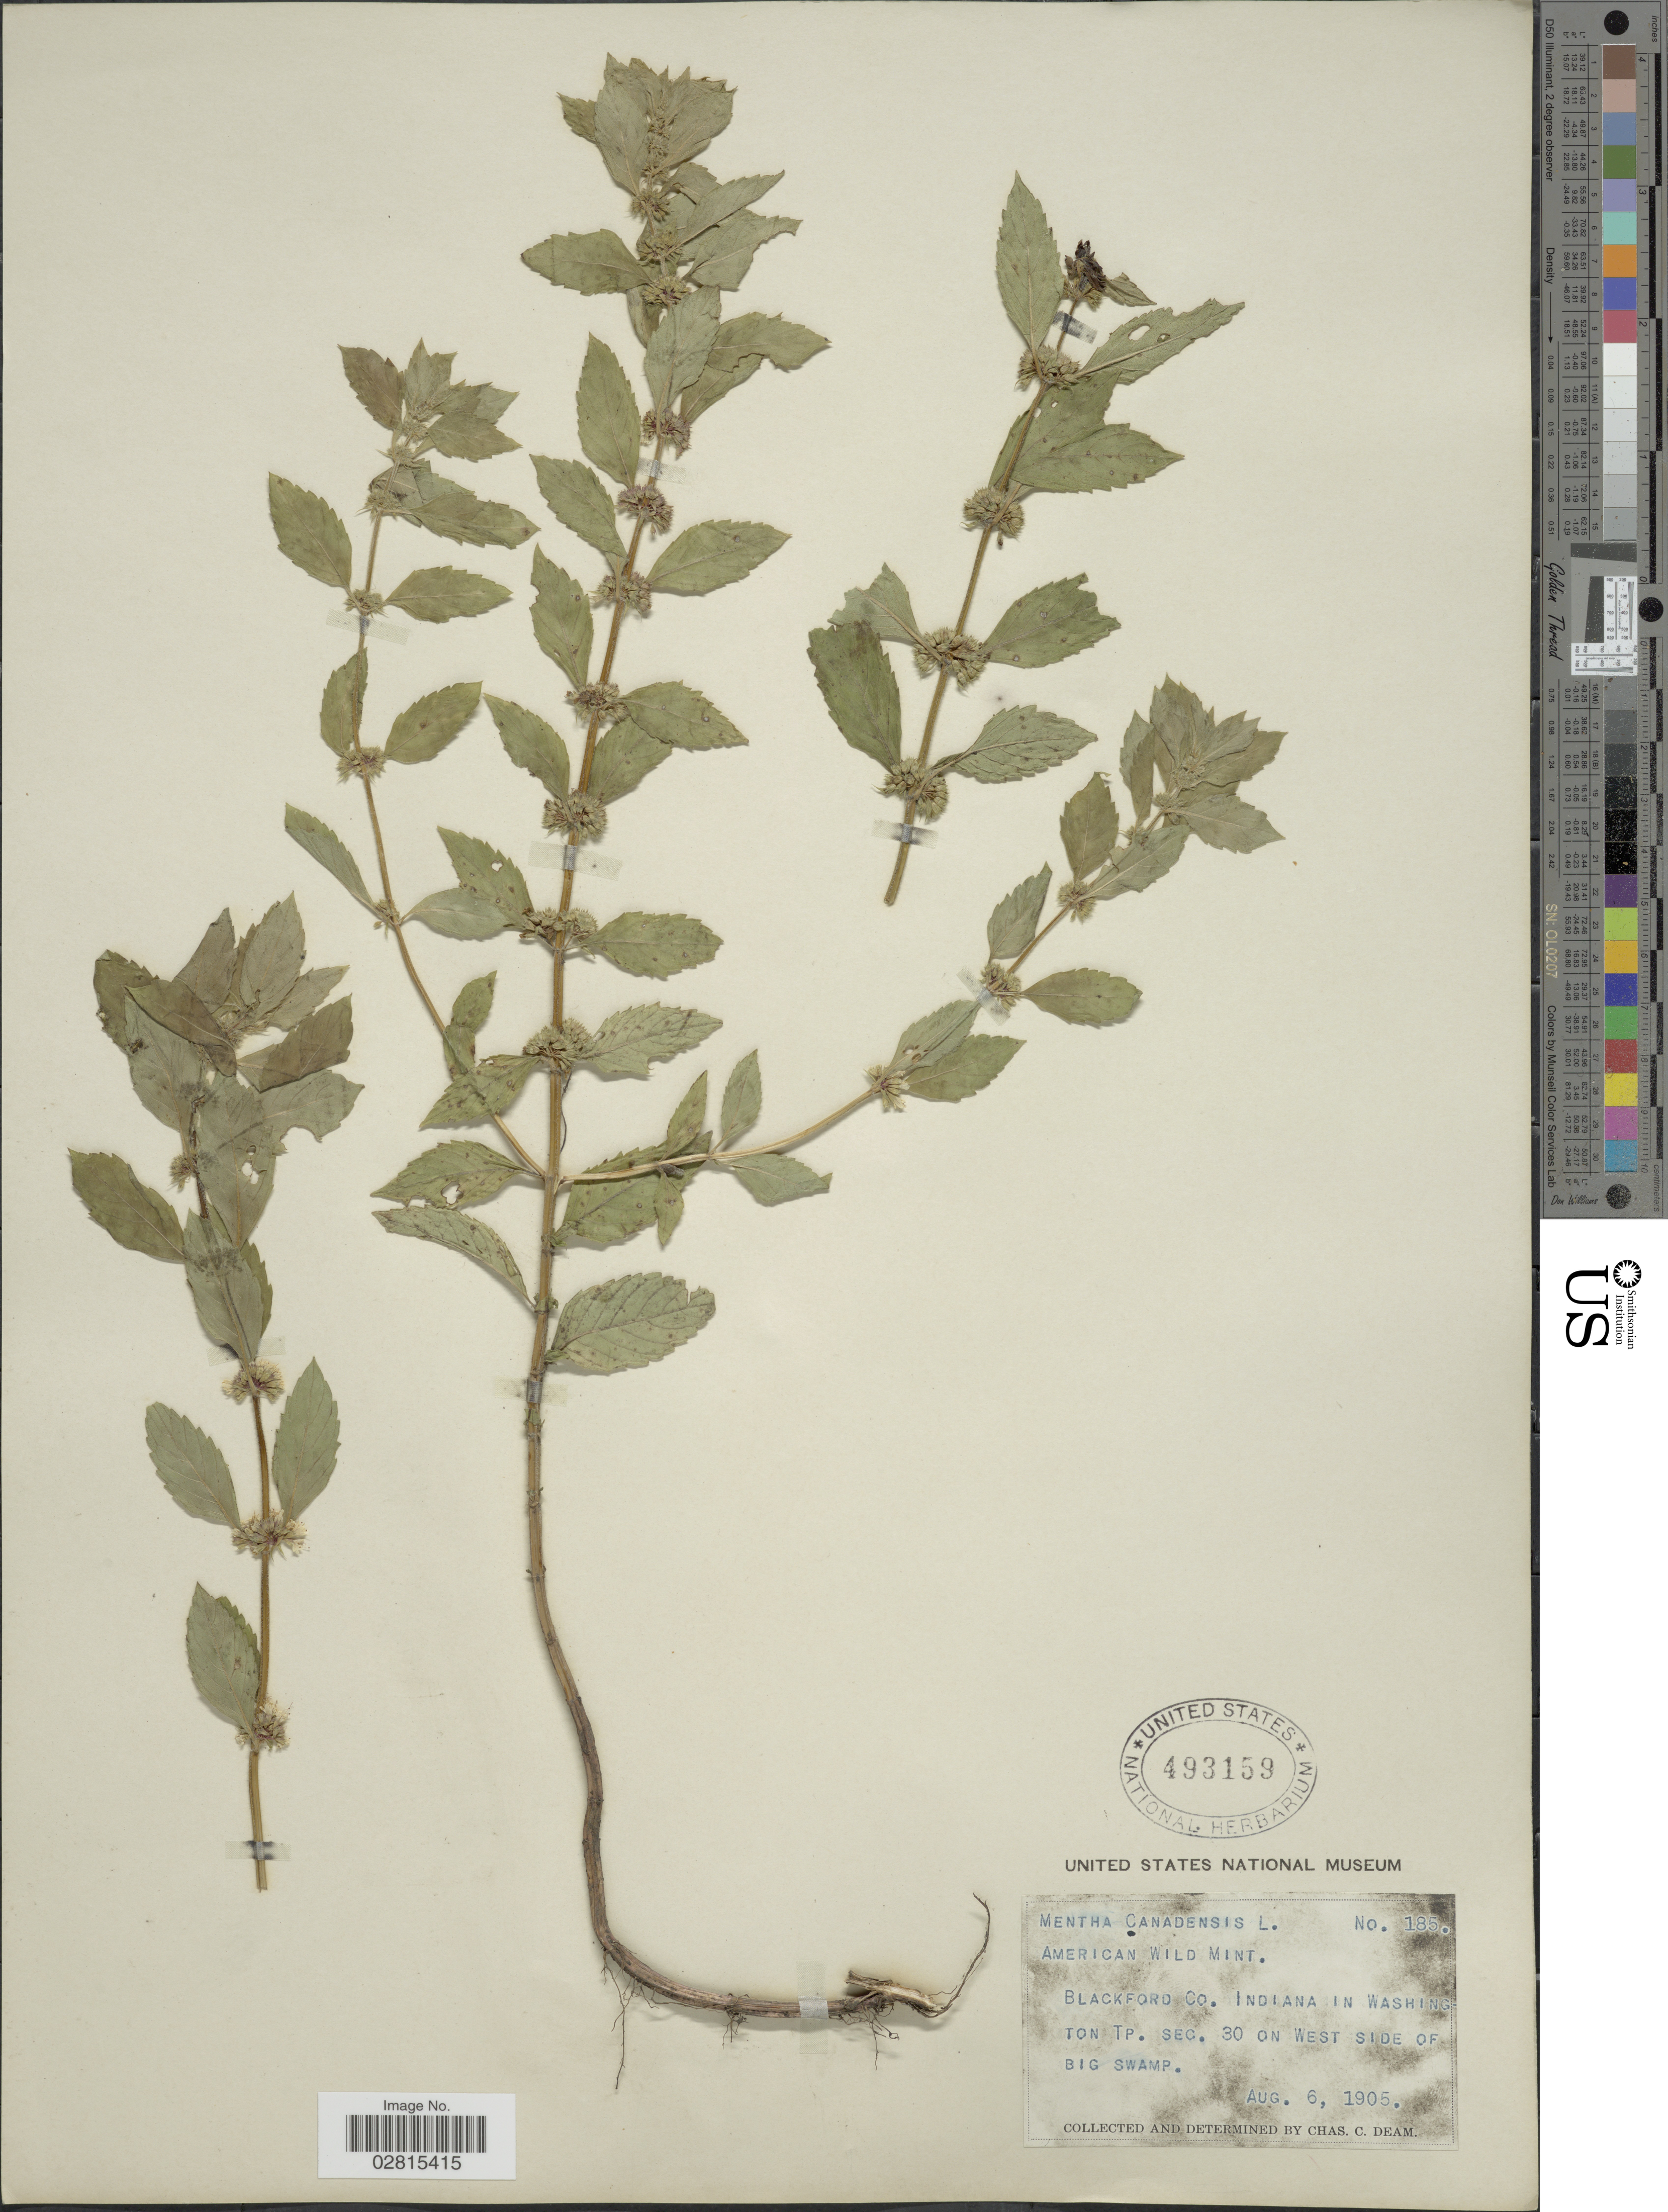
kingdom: Plantae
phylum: Tracheophyta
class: Magnoliopsida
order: Lamiales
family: Lamiaceae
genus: Mentha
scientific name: Mentha canadensis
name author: L.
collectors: C. C. Deam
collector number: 185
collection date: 1905-08-06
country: United States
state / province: Indiana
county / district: Blackford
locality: Washington Tp. Sec. 30 on W side of big swamp.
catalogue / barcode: US 493159